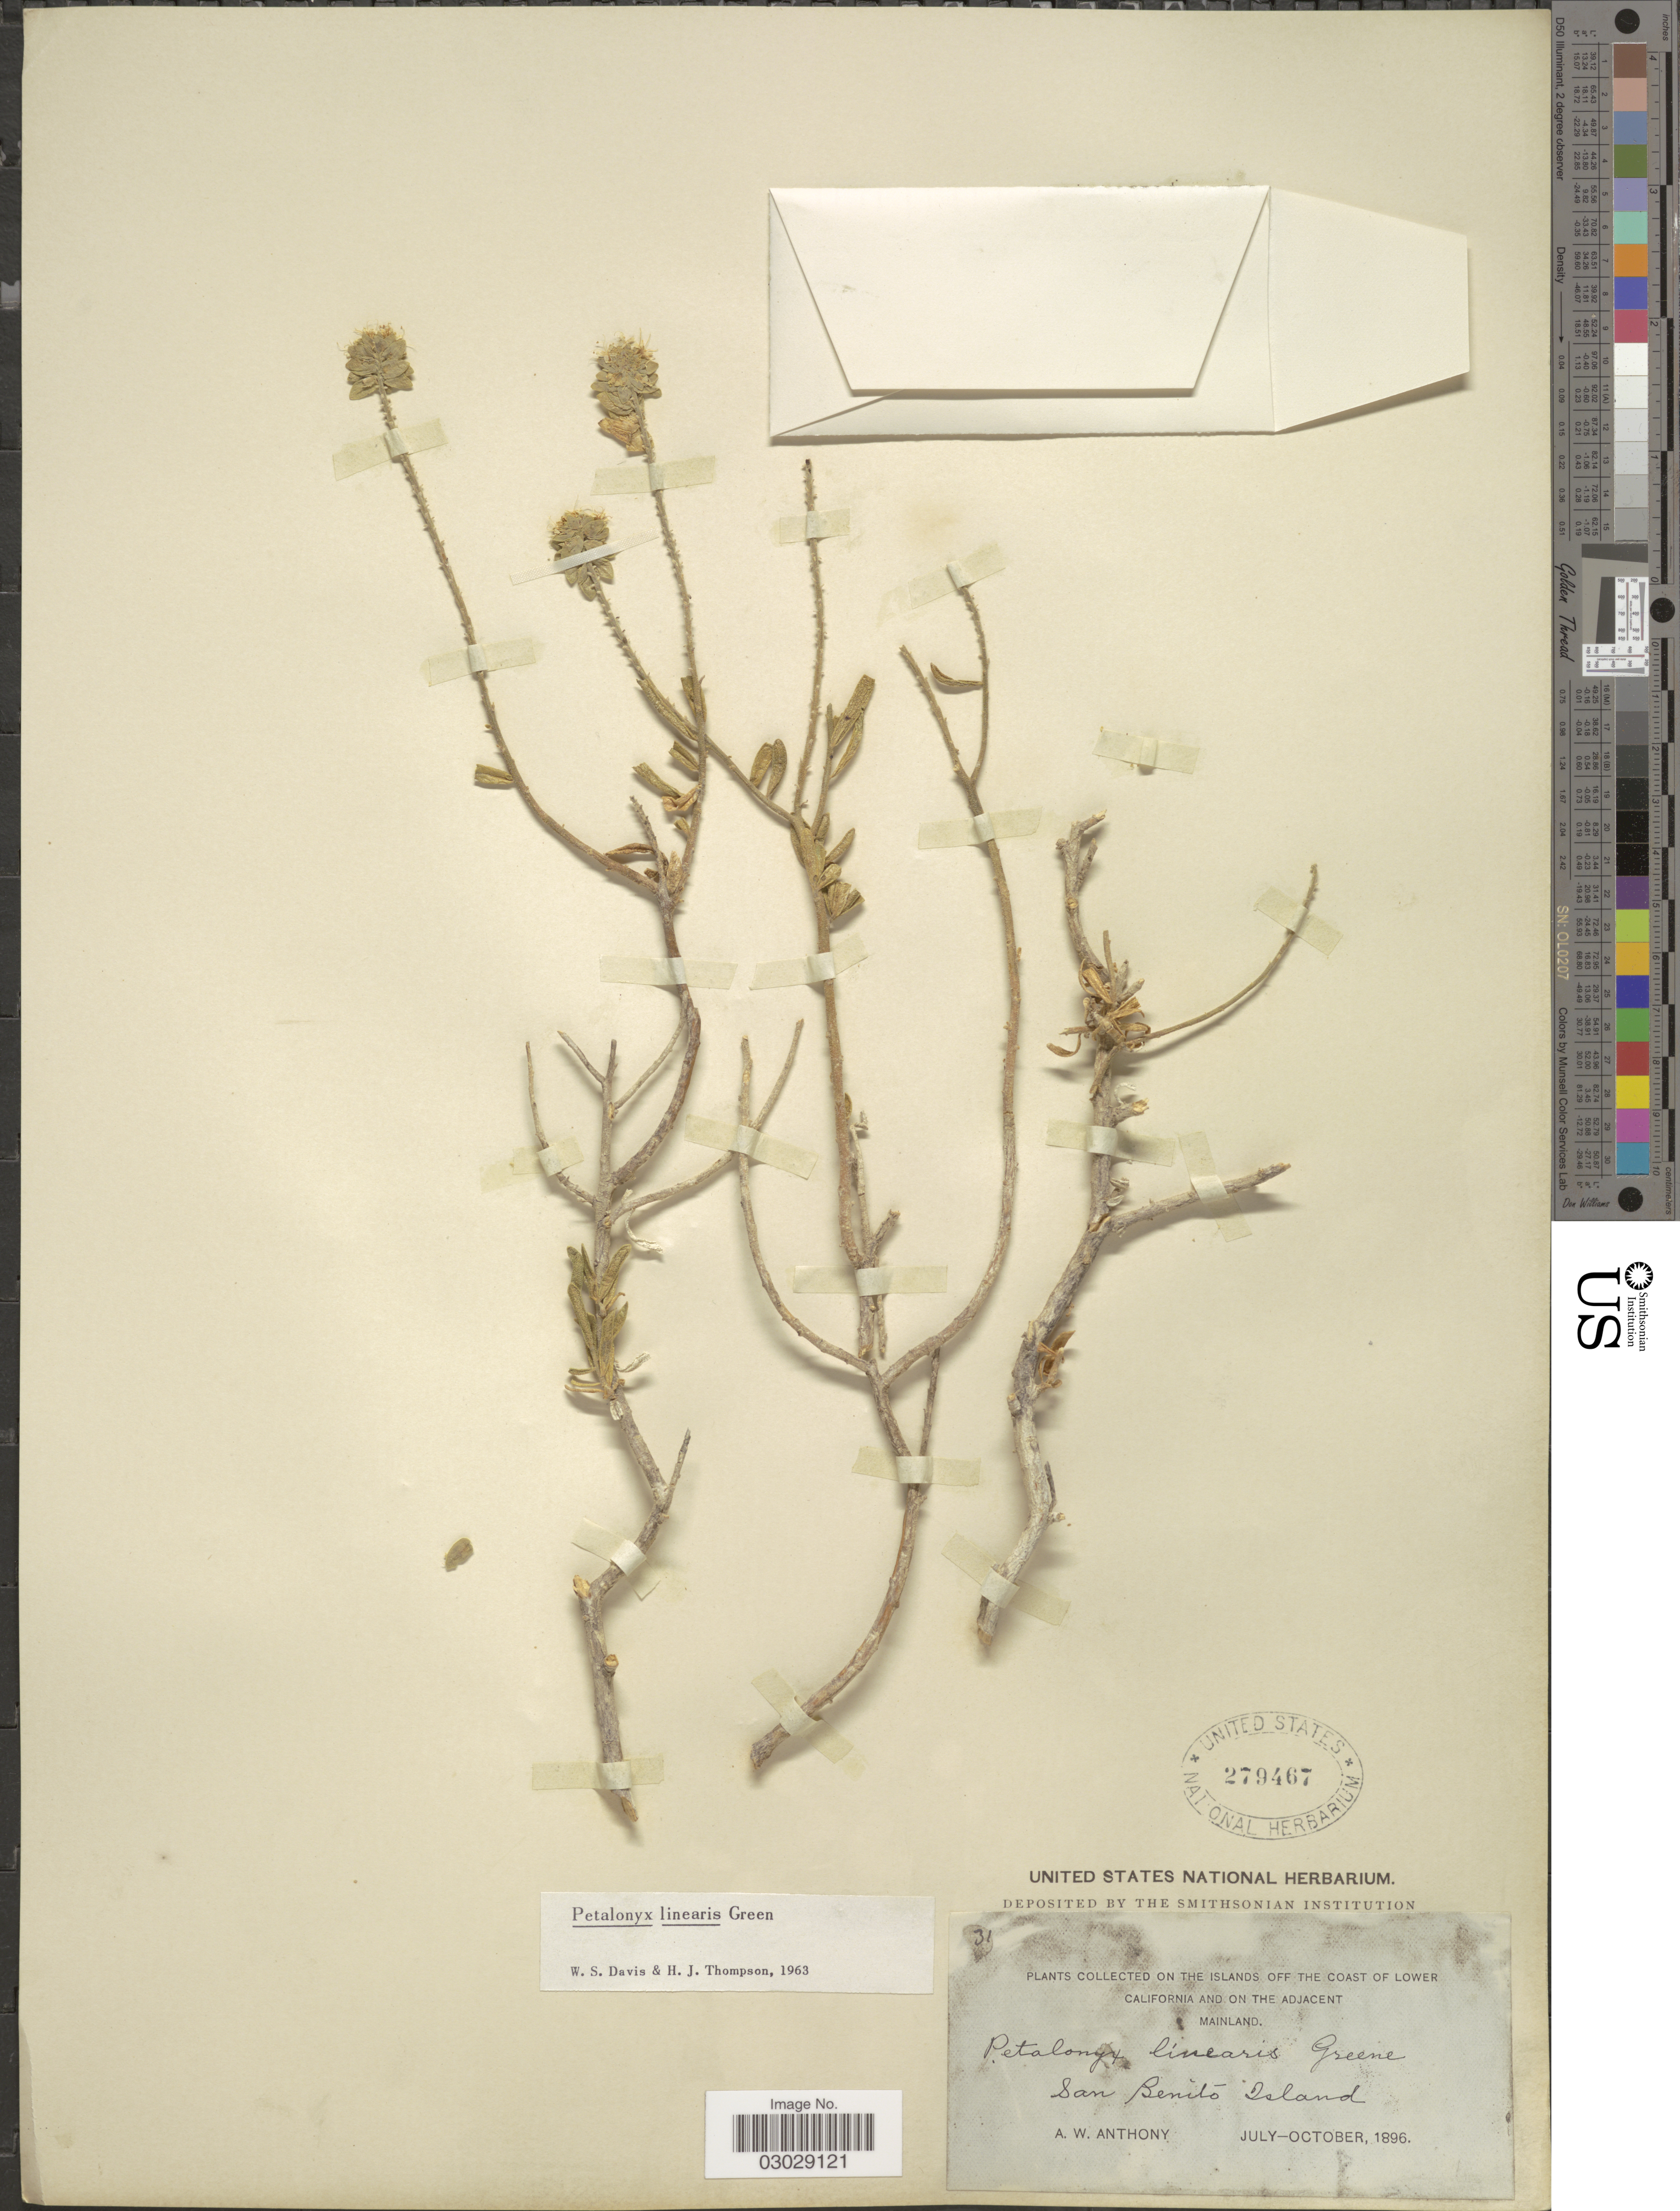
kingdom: Plantae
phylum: Tracheophyta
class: Magnoliopsida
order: Cornales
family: Loasaceae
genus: Petalonyx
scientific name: Petalonyx linearis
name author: Green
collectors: A. W. Anthony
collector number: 31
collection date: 1896-07/1896-10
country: Mexico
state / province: Baja California Norte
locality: On the islands off the Coast of Lower California and on the adjacent mainland. San Benito Island.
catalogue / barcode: US 279467